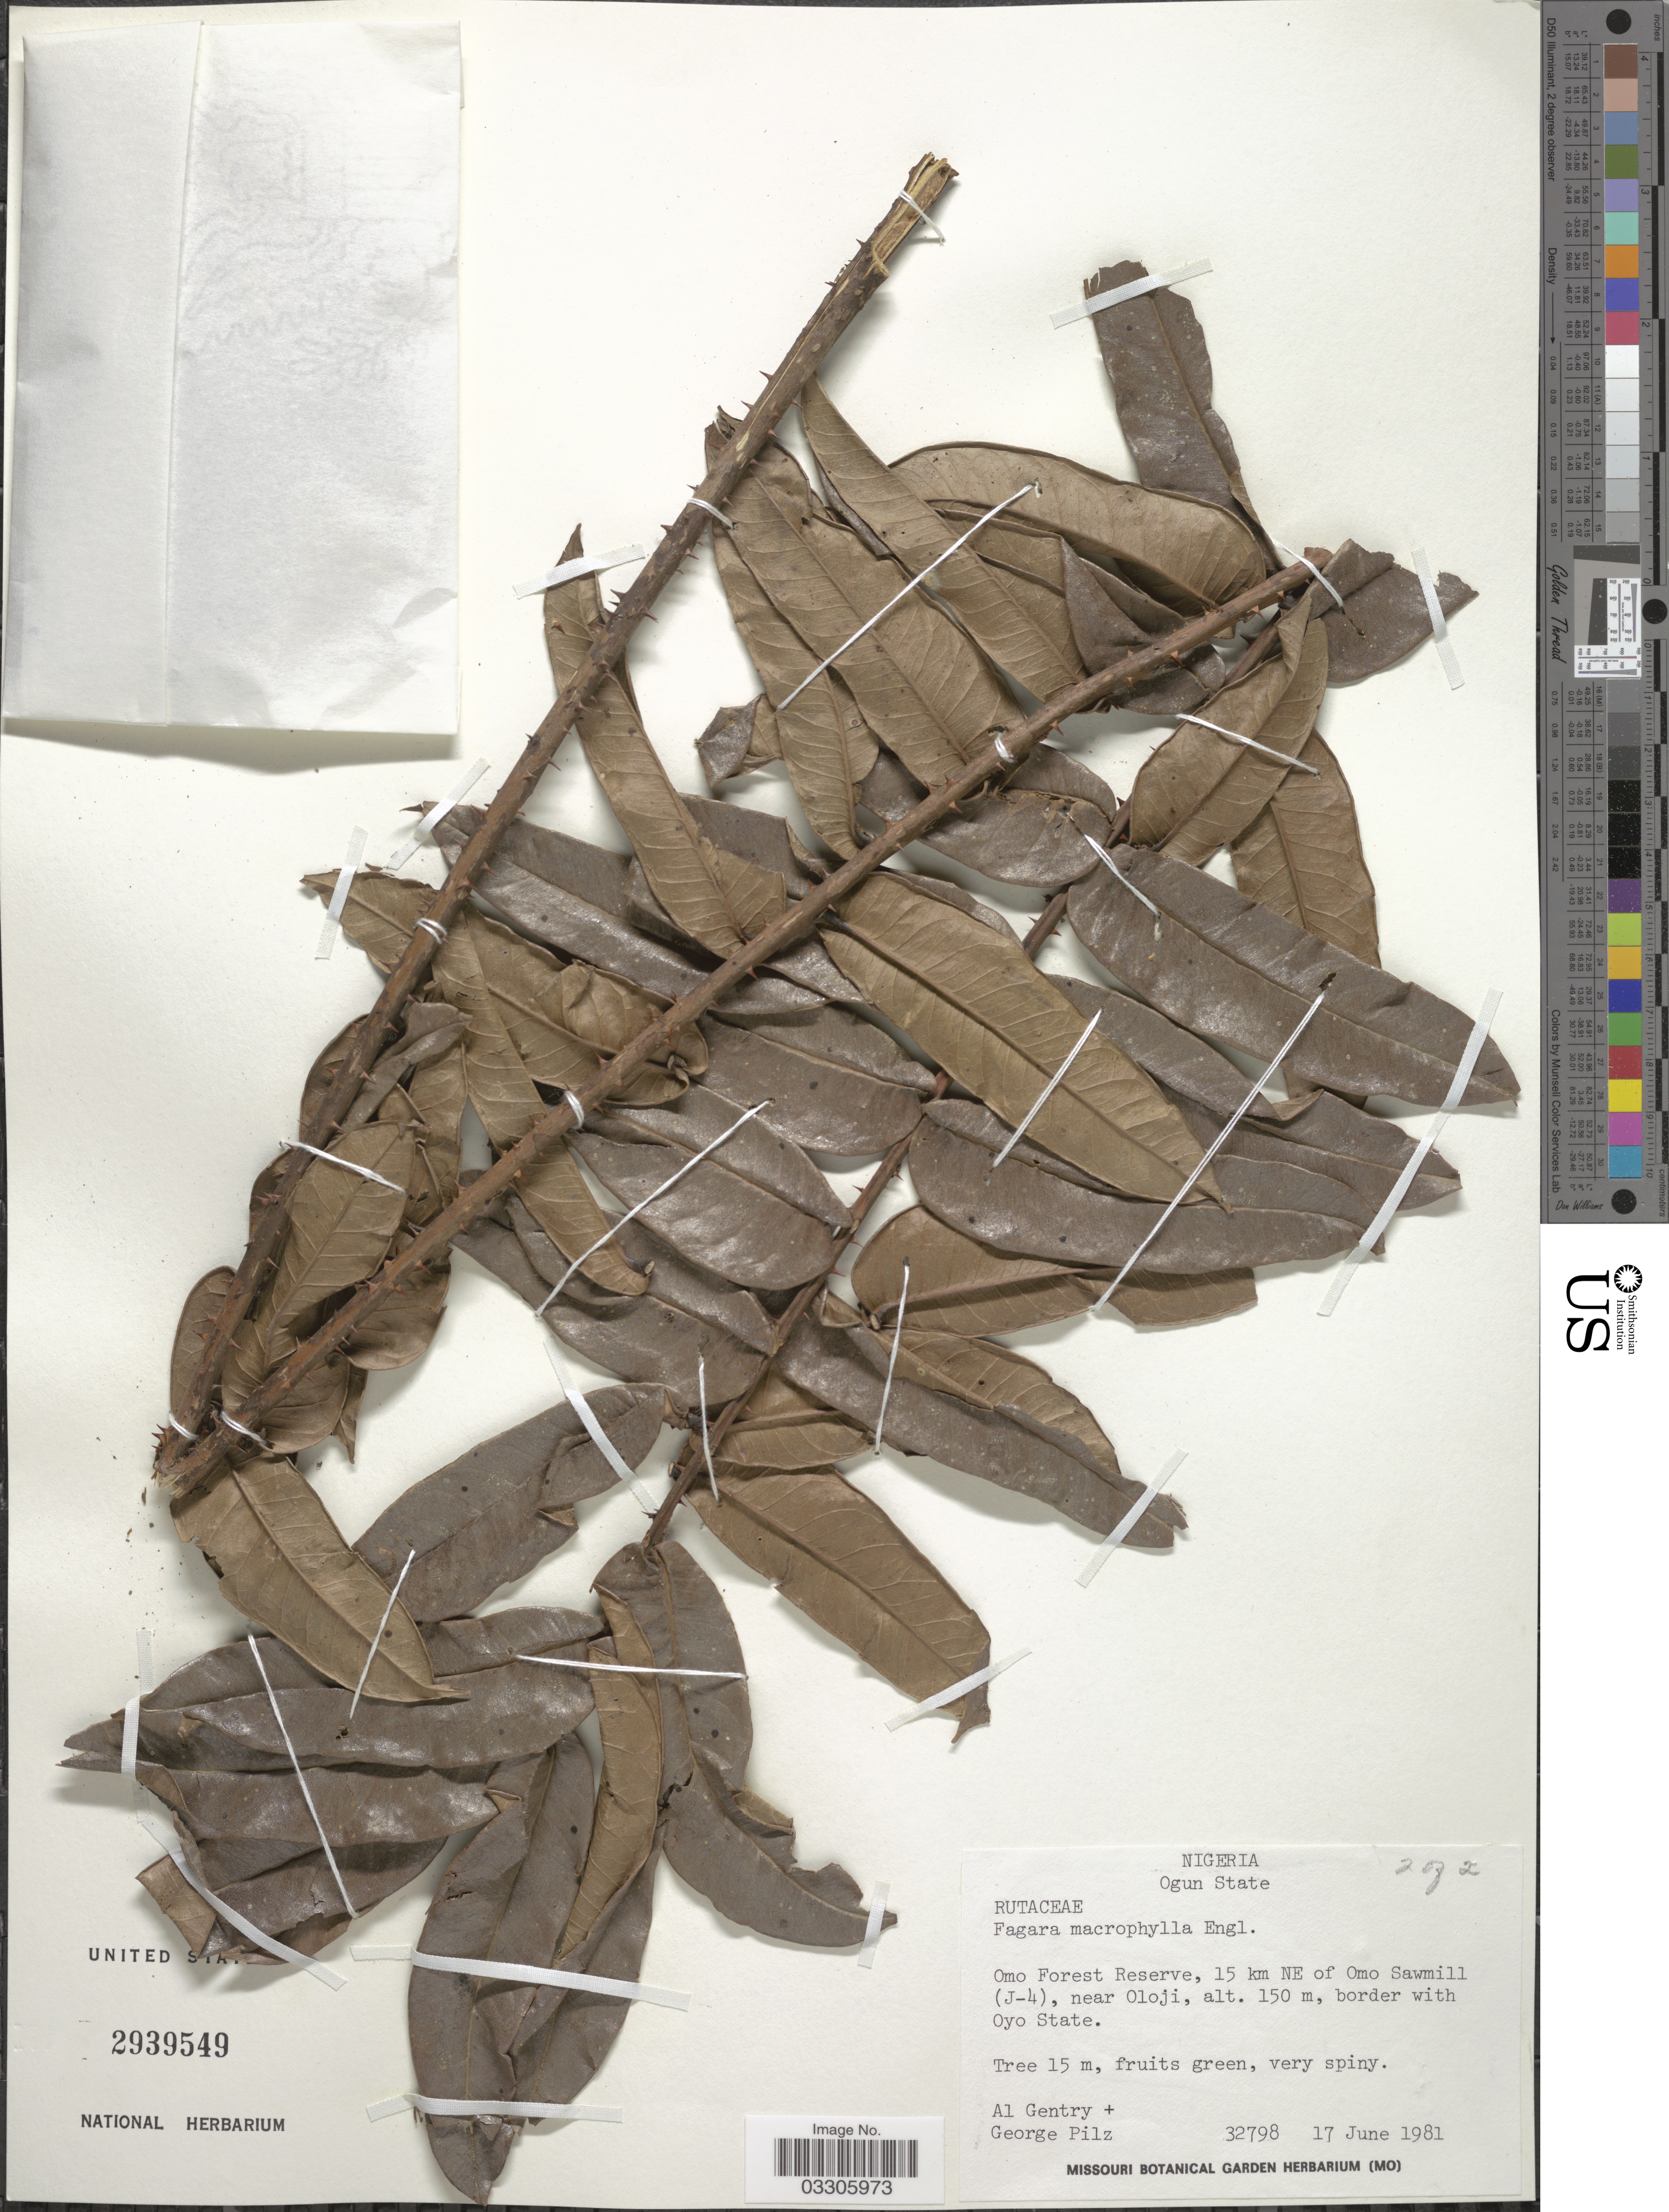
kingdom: Plantae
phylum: Tracheophyta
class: Magnoliopsida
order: Sapindales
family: Rutaceae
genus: Zanthoxylum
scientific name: Zanthoxylum gilletii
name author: (De Wild.) P.G. Waterman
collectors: A. H. Gentry & G. E. Pilz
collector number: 32798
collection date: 1981-06-17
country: Nigeria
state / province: Ogun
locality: Ogun State, Omo Forest Reserve, 15 km NE of Omo Sawmill (J-4), near Oloji, border with Oyo State.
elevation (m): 150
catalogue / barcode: US 2939549